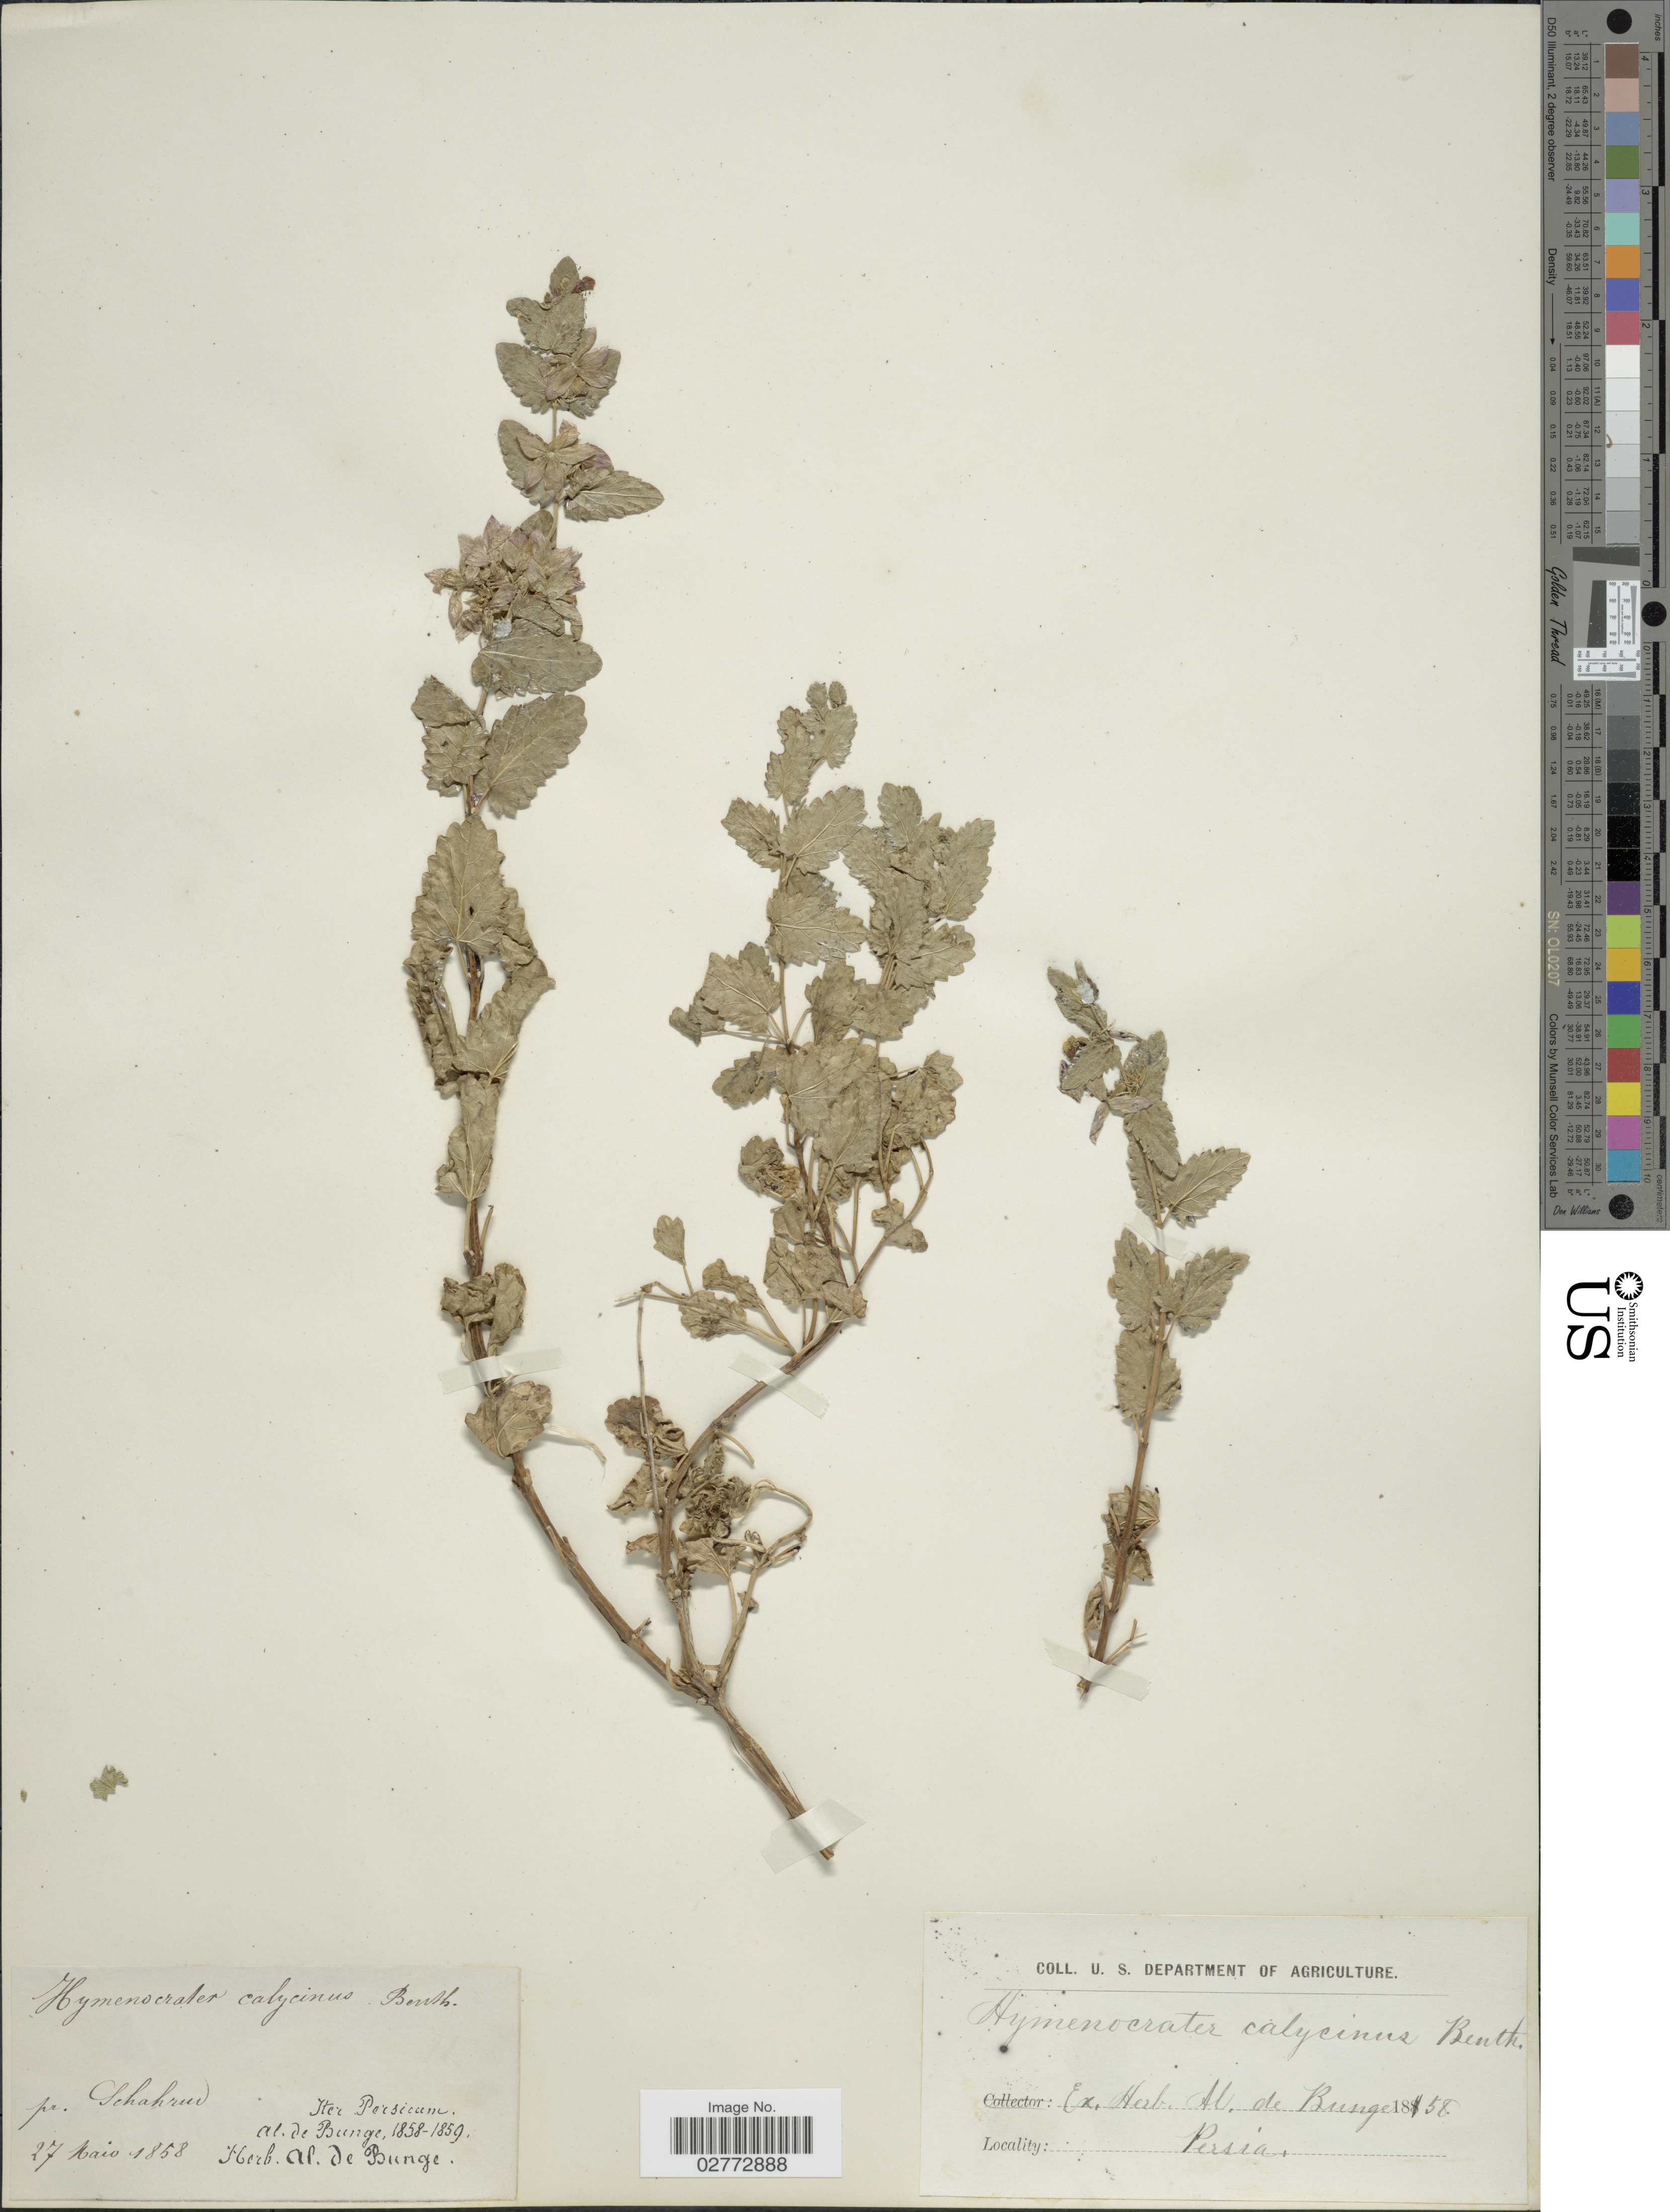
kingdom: Plantae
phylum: Tracheophyta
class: Magnoliopsida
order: Lamiales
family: Lamiaceae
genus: Hymenocrater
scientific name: Hymenocrater calycinus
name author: (Boiss.) Benth.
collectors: A. de Bunge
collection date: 1858-05-27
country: Iran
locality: Pr. Schahrud. Iter Persicum.